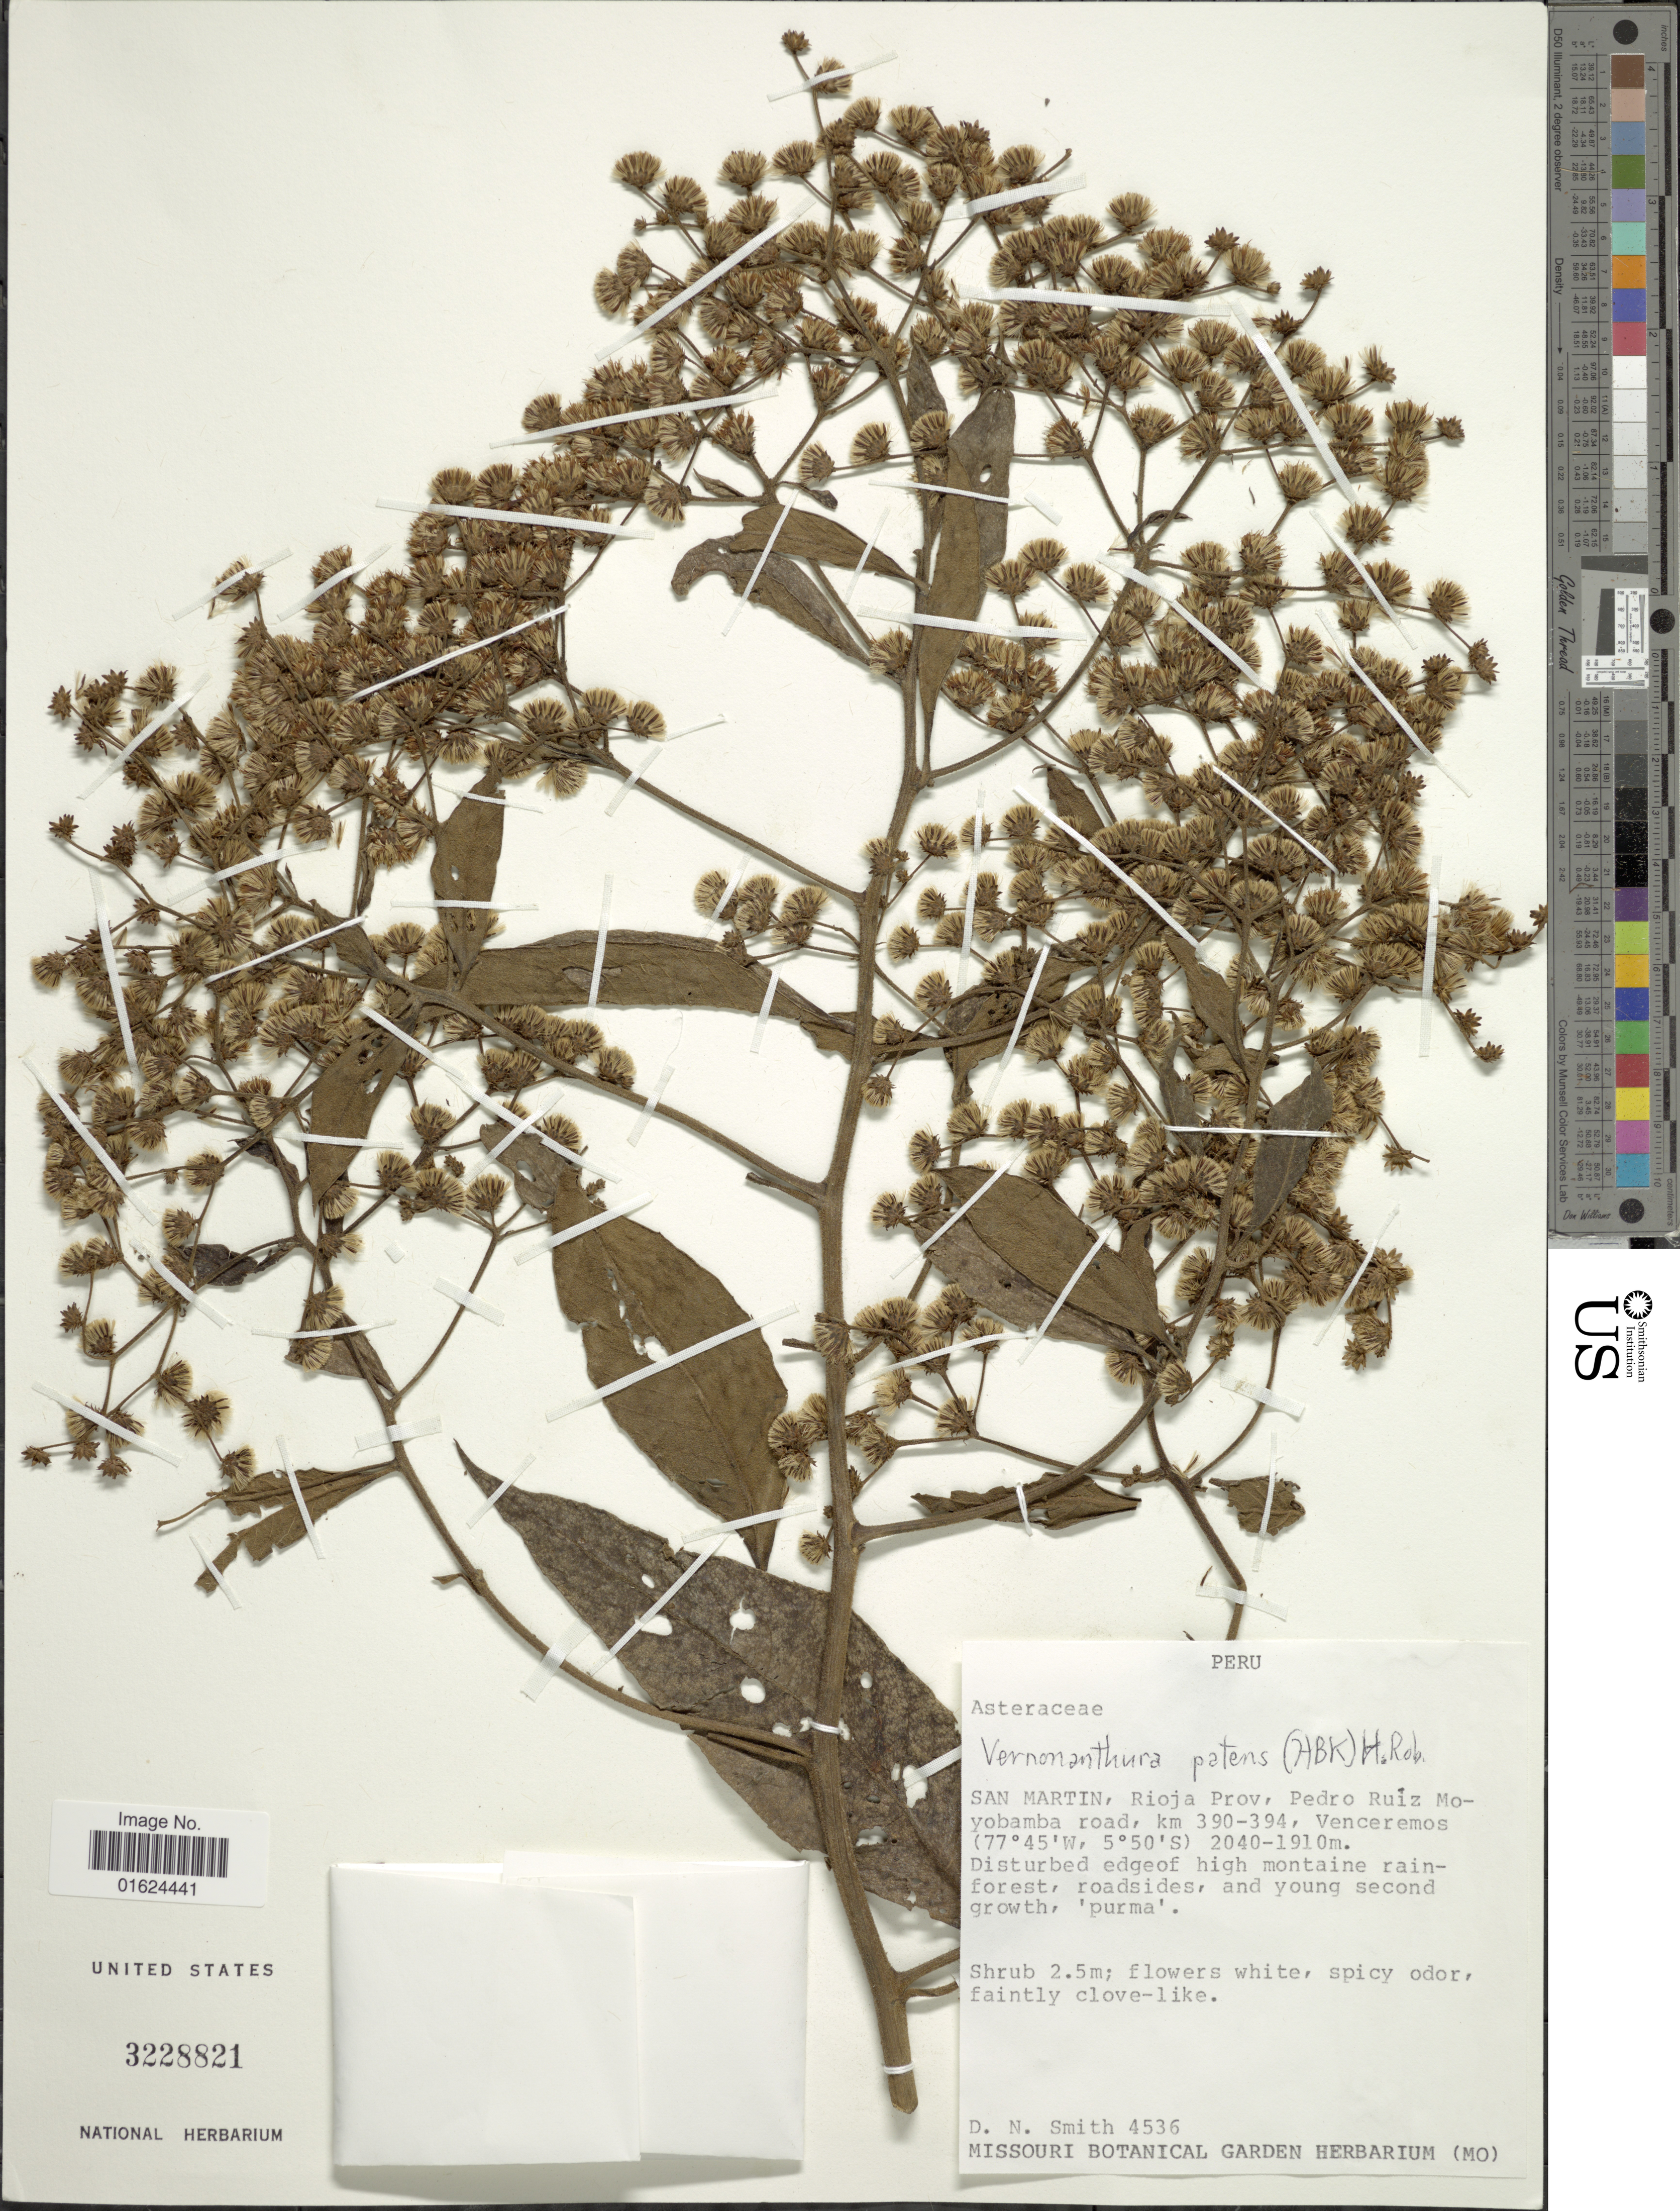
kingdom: Plantae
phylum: Tracheophyta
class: Magnoliopsida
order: Asterales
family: Asteraceae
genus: Vernonanthura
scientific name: Vernonanthura patens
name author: (Kunth) H. Rob.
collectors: D. Smith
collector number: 4536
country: Peru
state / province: San Martín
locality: Rioja Prov, Pedro Ruiz Moyamba road, km 390-394, Venceremos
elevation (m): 1910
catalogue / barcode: US 3228821